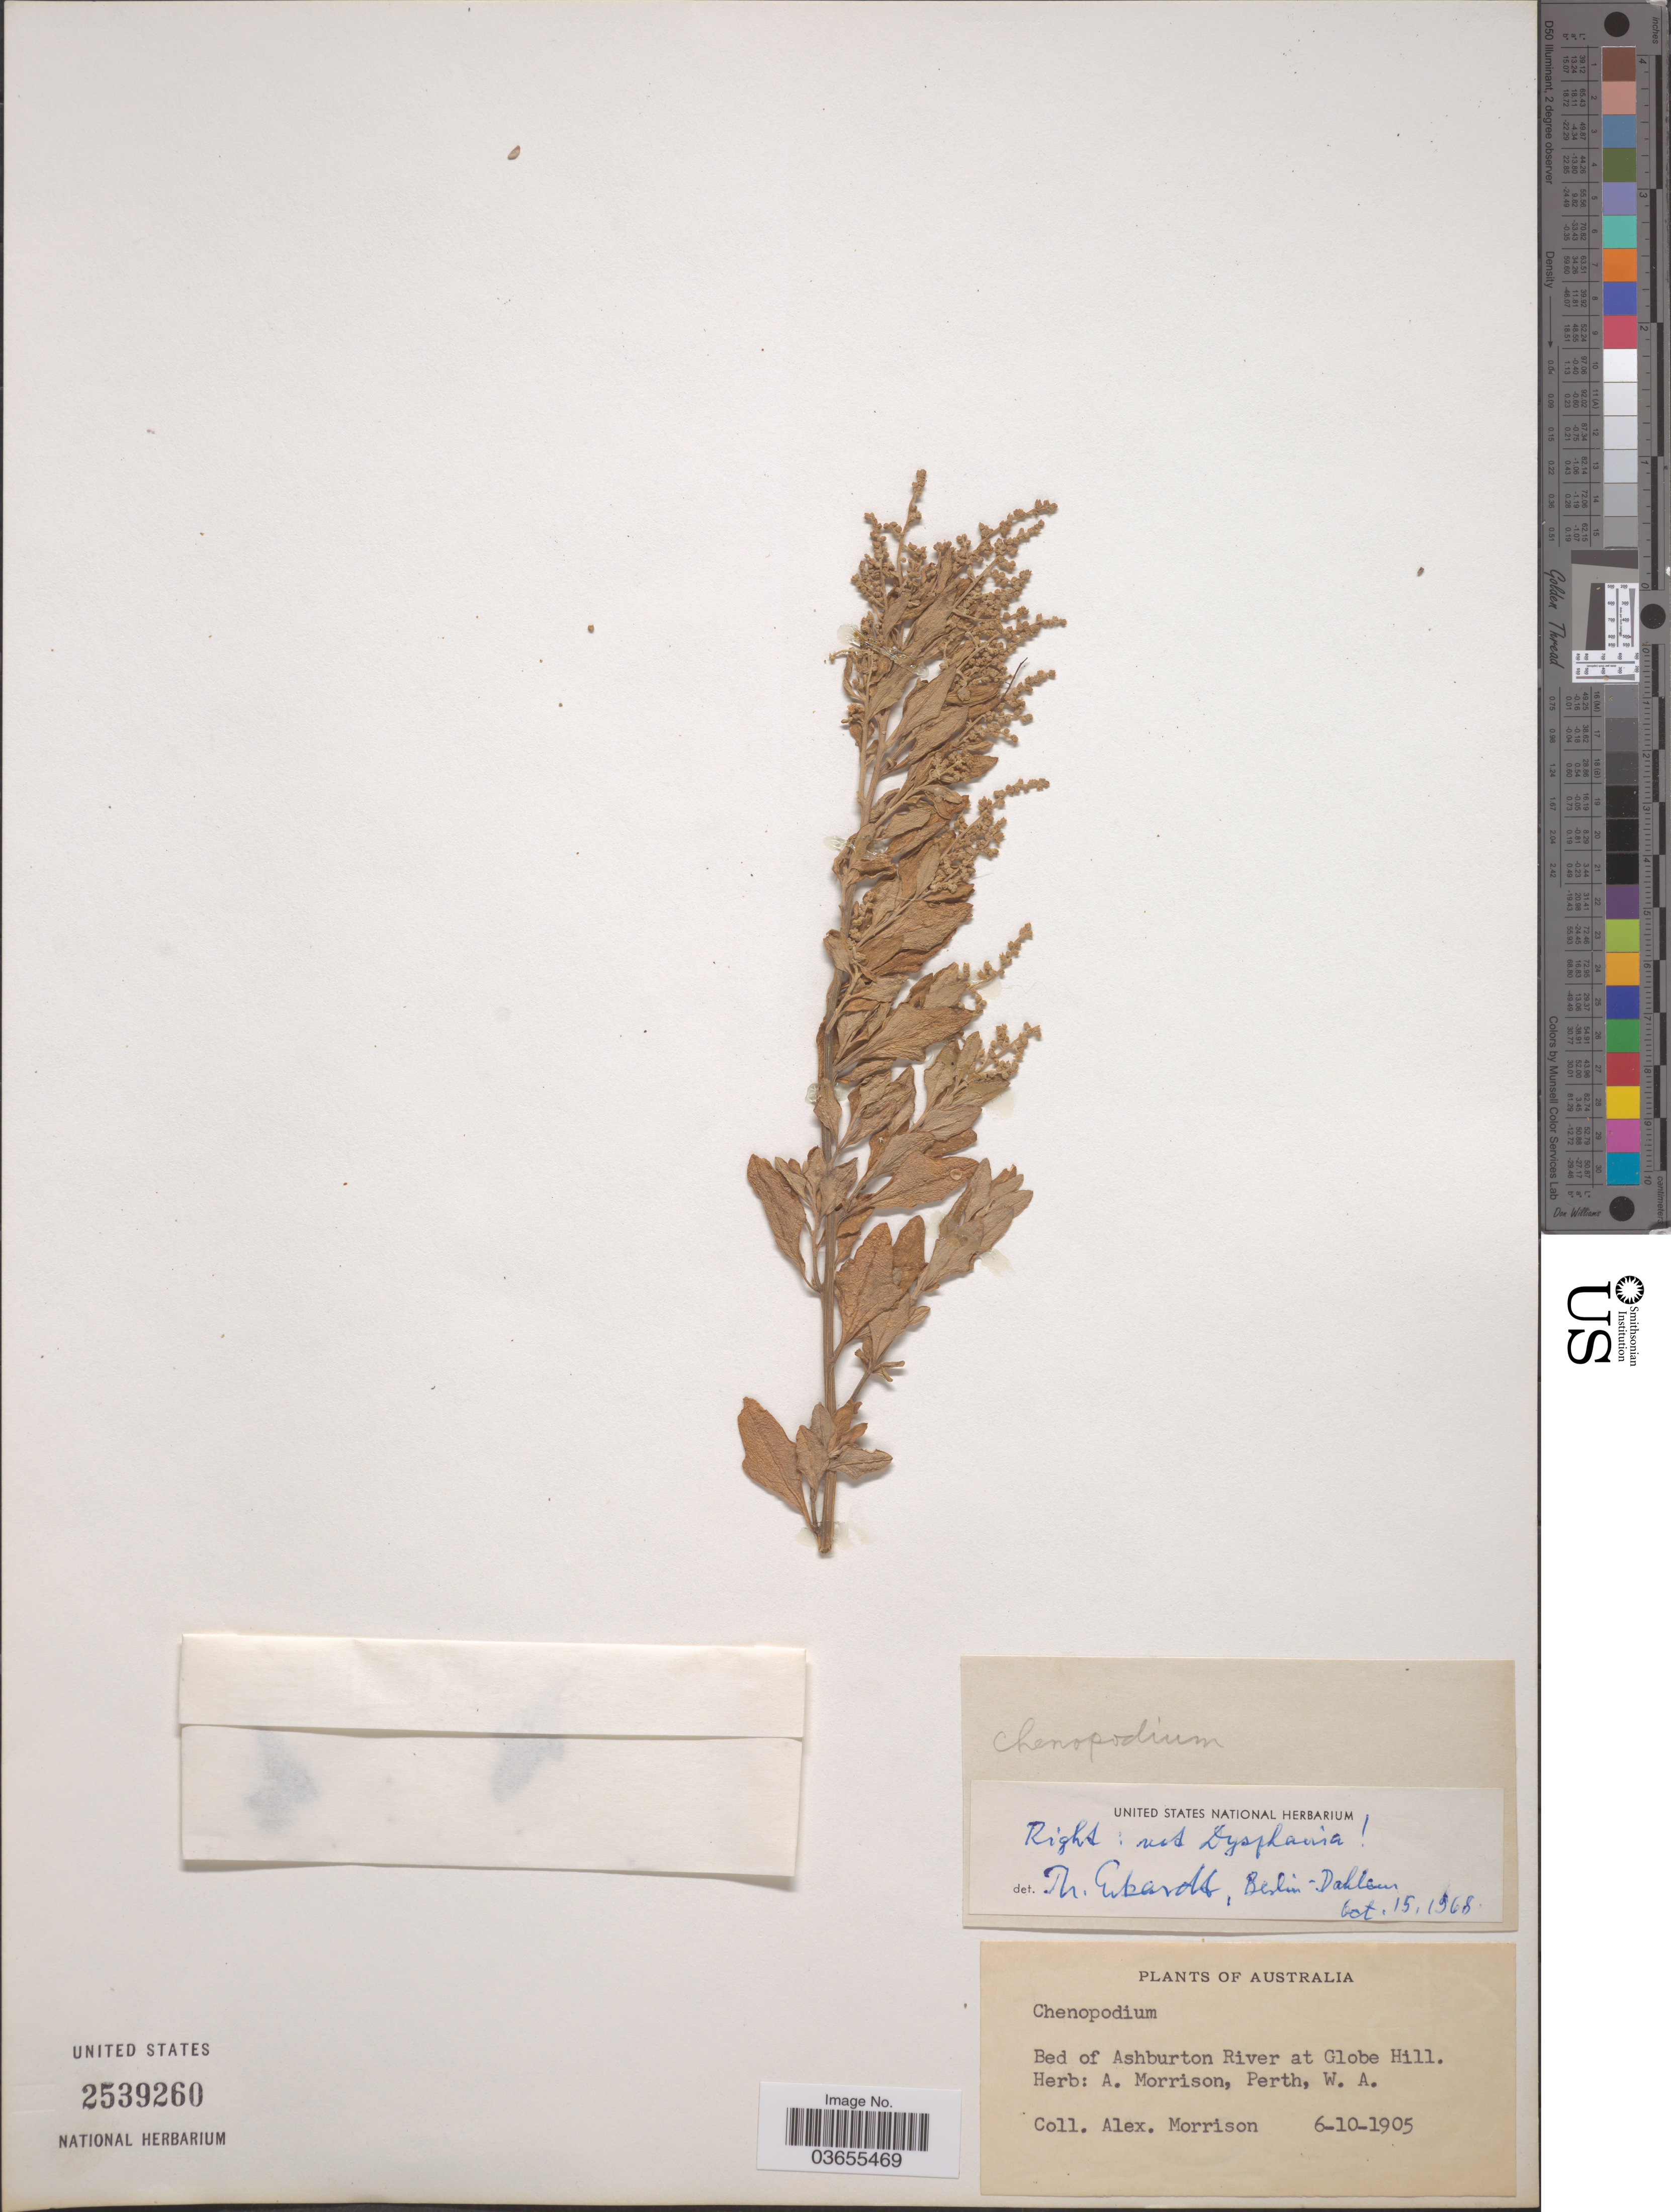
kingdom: Plantae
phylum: Tracheophyta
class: Magnoliopsida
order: Caryophyllales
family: Amaranthaceae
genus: Chenopodium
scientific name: Chenopodium sp.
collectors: A. Morrison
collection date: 1905-10-06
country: Australia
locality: Bed of Ashburton River at Globe Hill.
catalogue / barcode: US 2539260